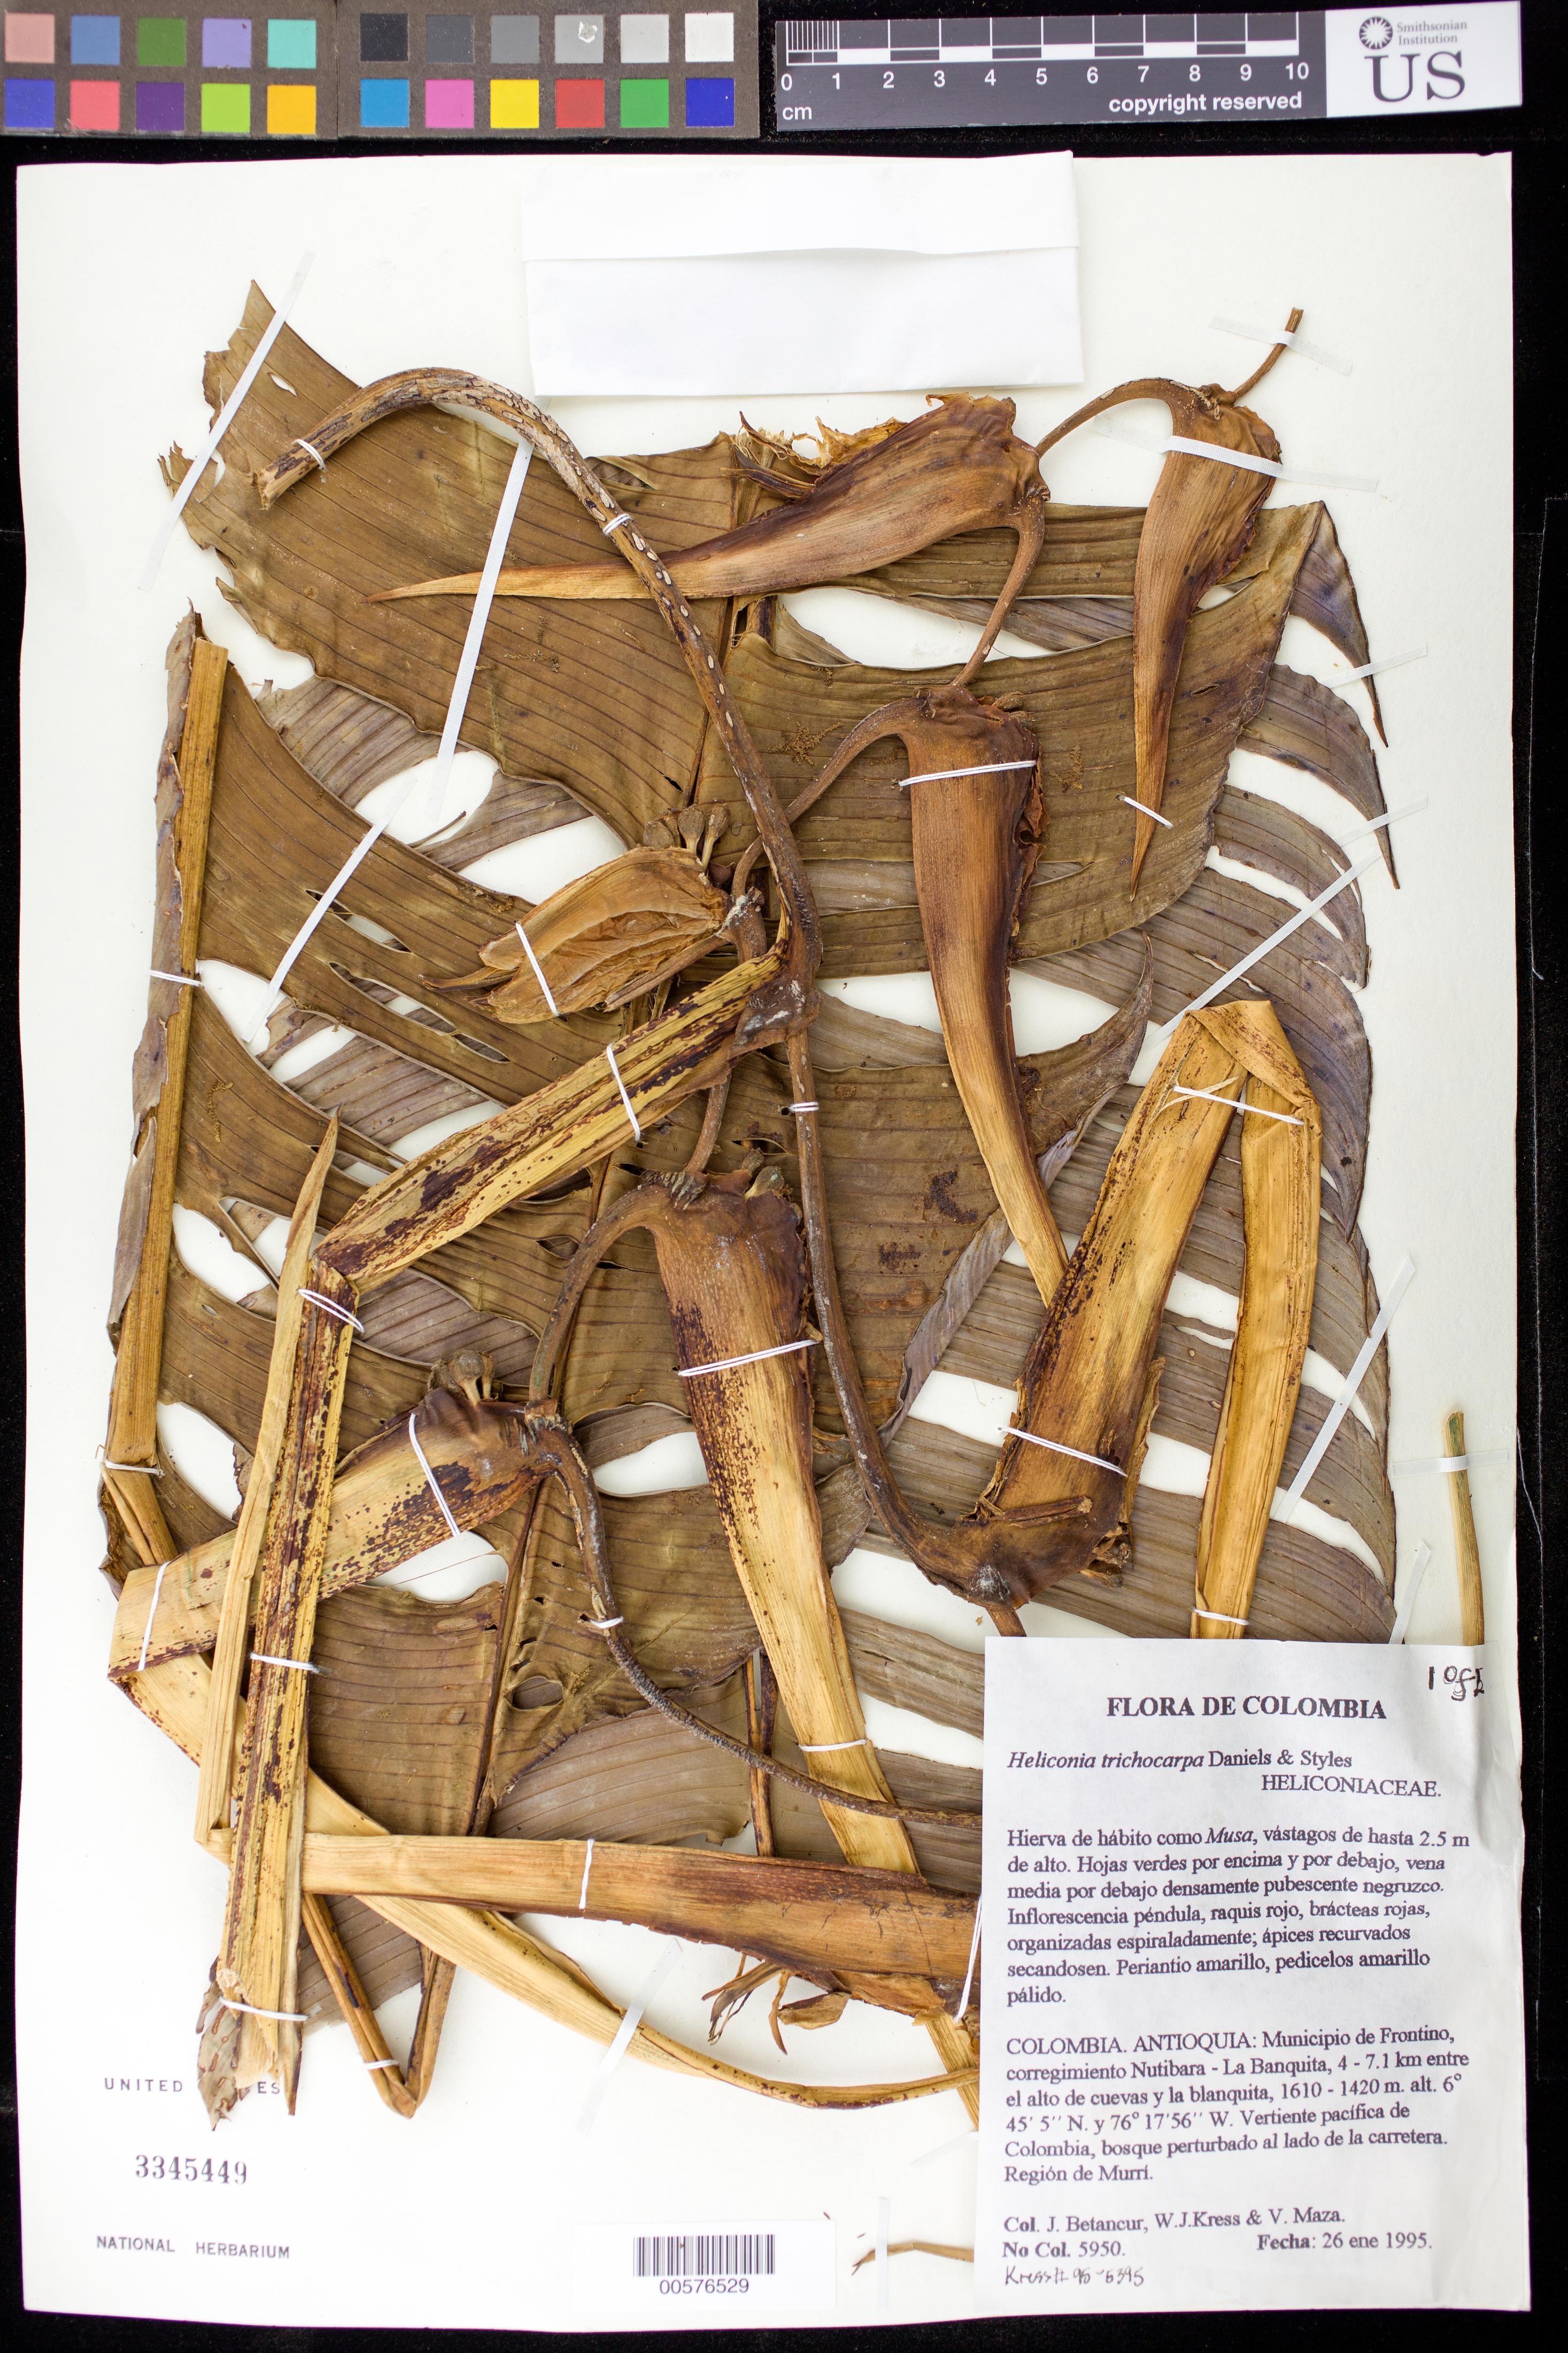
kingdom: Plantae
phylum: Tracheophyta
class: Liliopsida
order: Zingiberales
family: Heliconiaceae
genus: Heliconia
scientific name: Heliconia trichocarpa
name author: G.S. Daniels & F.G. Stiles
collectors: J. C. Betancur, W. J. Kress & V. Maza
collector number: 5950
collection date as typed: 26 Jan 1995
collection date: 1995-01-26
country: Colombia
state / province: Antioquia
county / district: Frontino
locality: Road between Nutibara and La Blanquita, 17 km from Nutibara.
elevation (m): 1615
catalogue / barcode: US 3345449